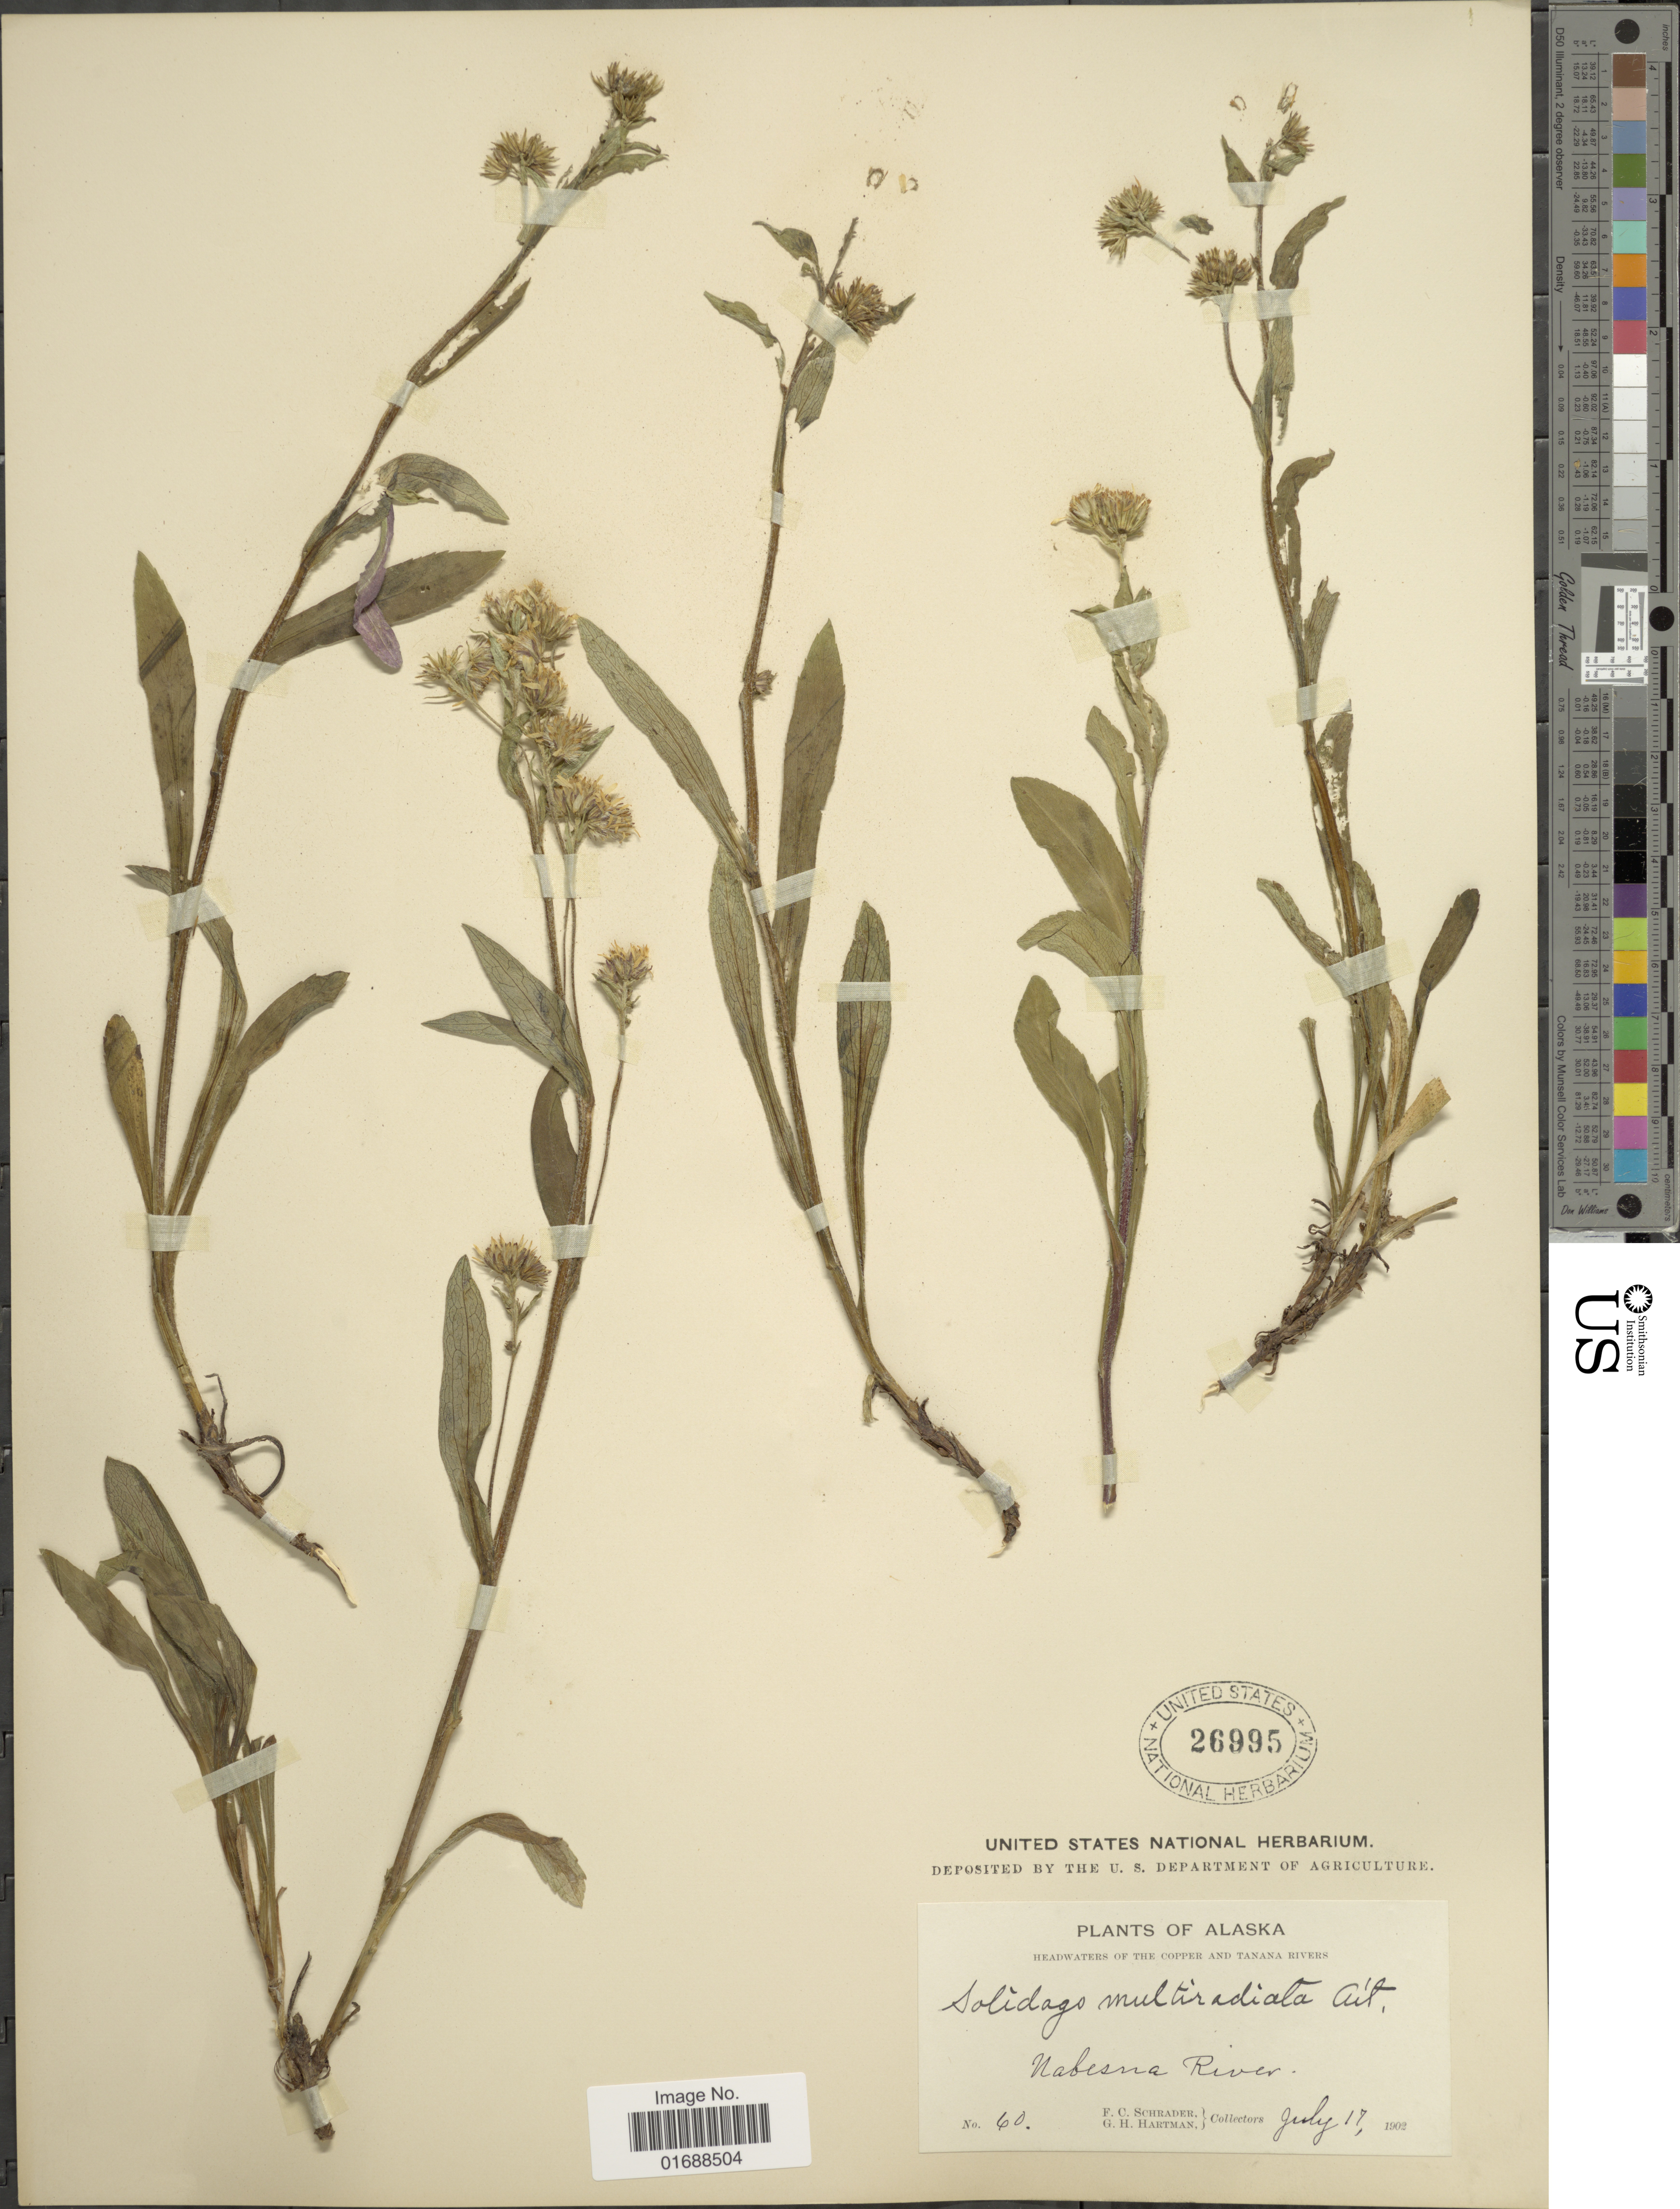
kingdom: Plantae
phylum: Tracheophyta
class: Magnoliopsida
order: Asterales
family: Asteraceae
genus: Solidago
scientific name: Solidago multiradiata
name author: Aiton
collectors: F. C. Schrader & G. H. Hartman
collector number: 60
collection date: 1902-07-17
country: United States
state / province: Alaska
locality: Headwaters of the copper and Tanana Rivers, Nabesna River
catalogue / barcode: US 26995